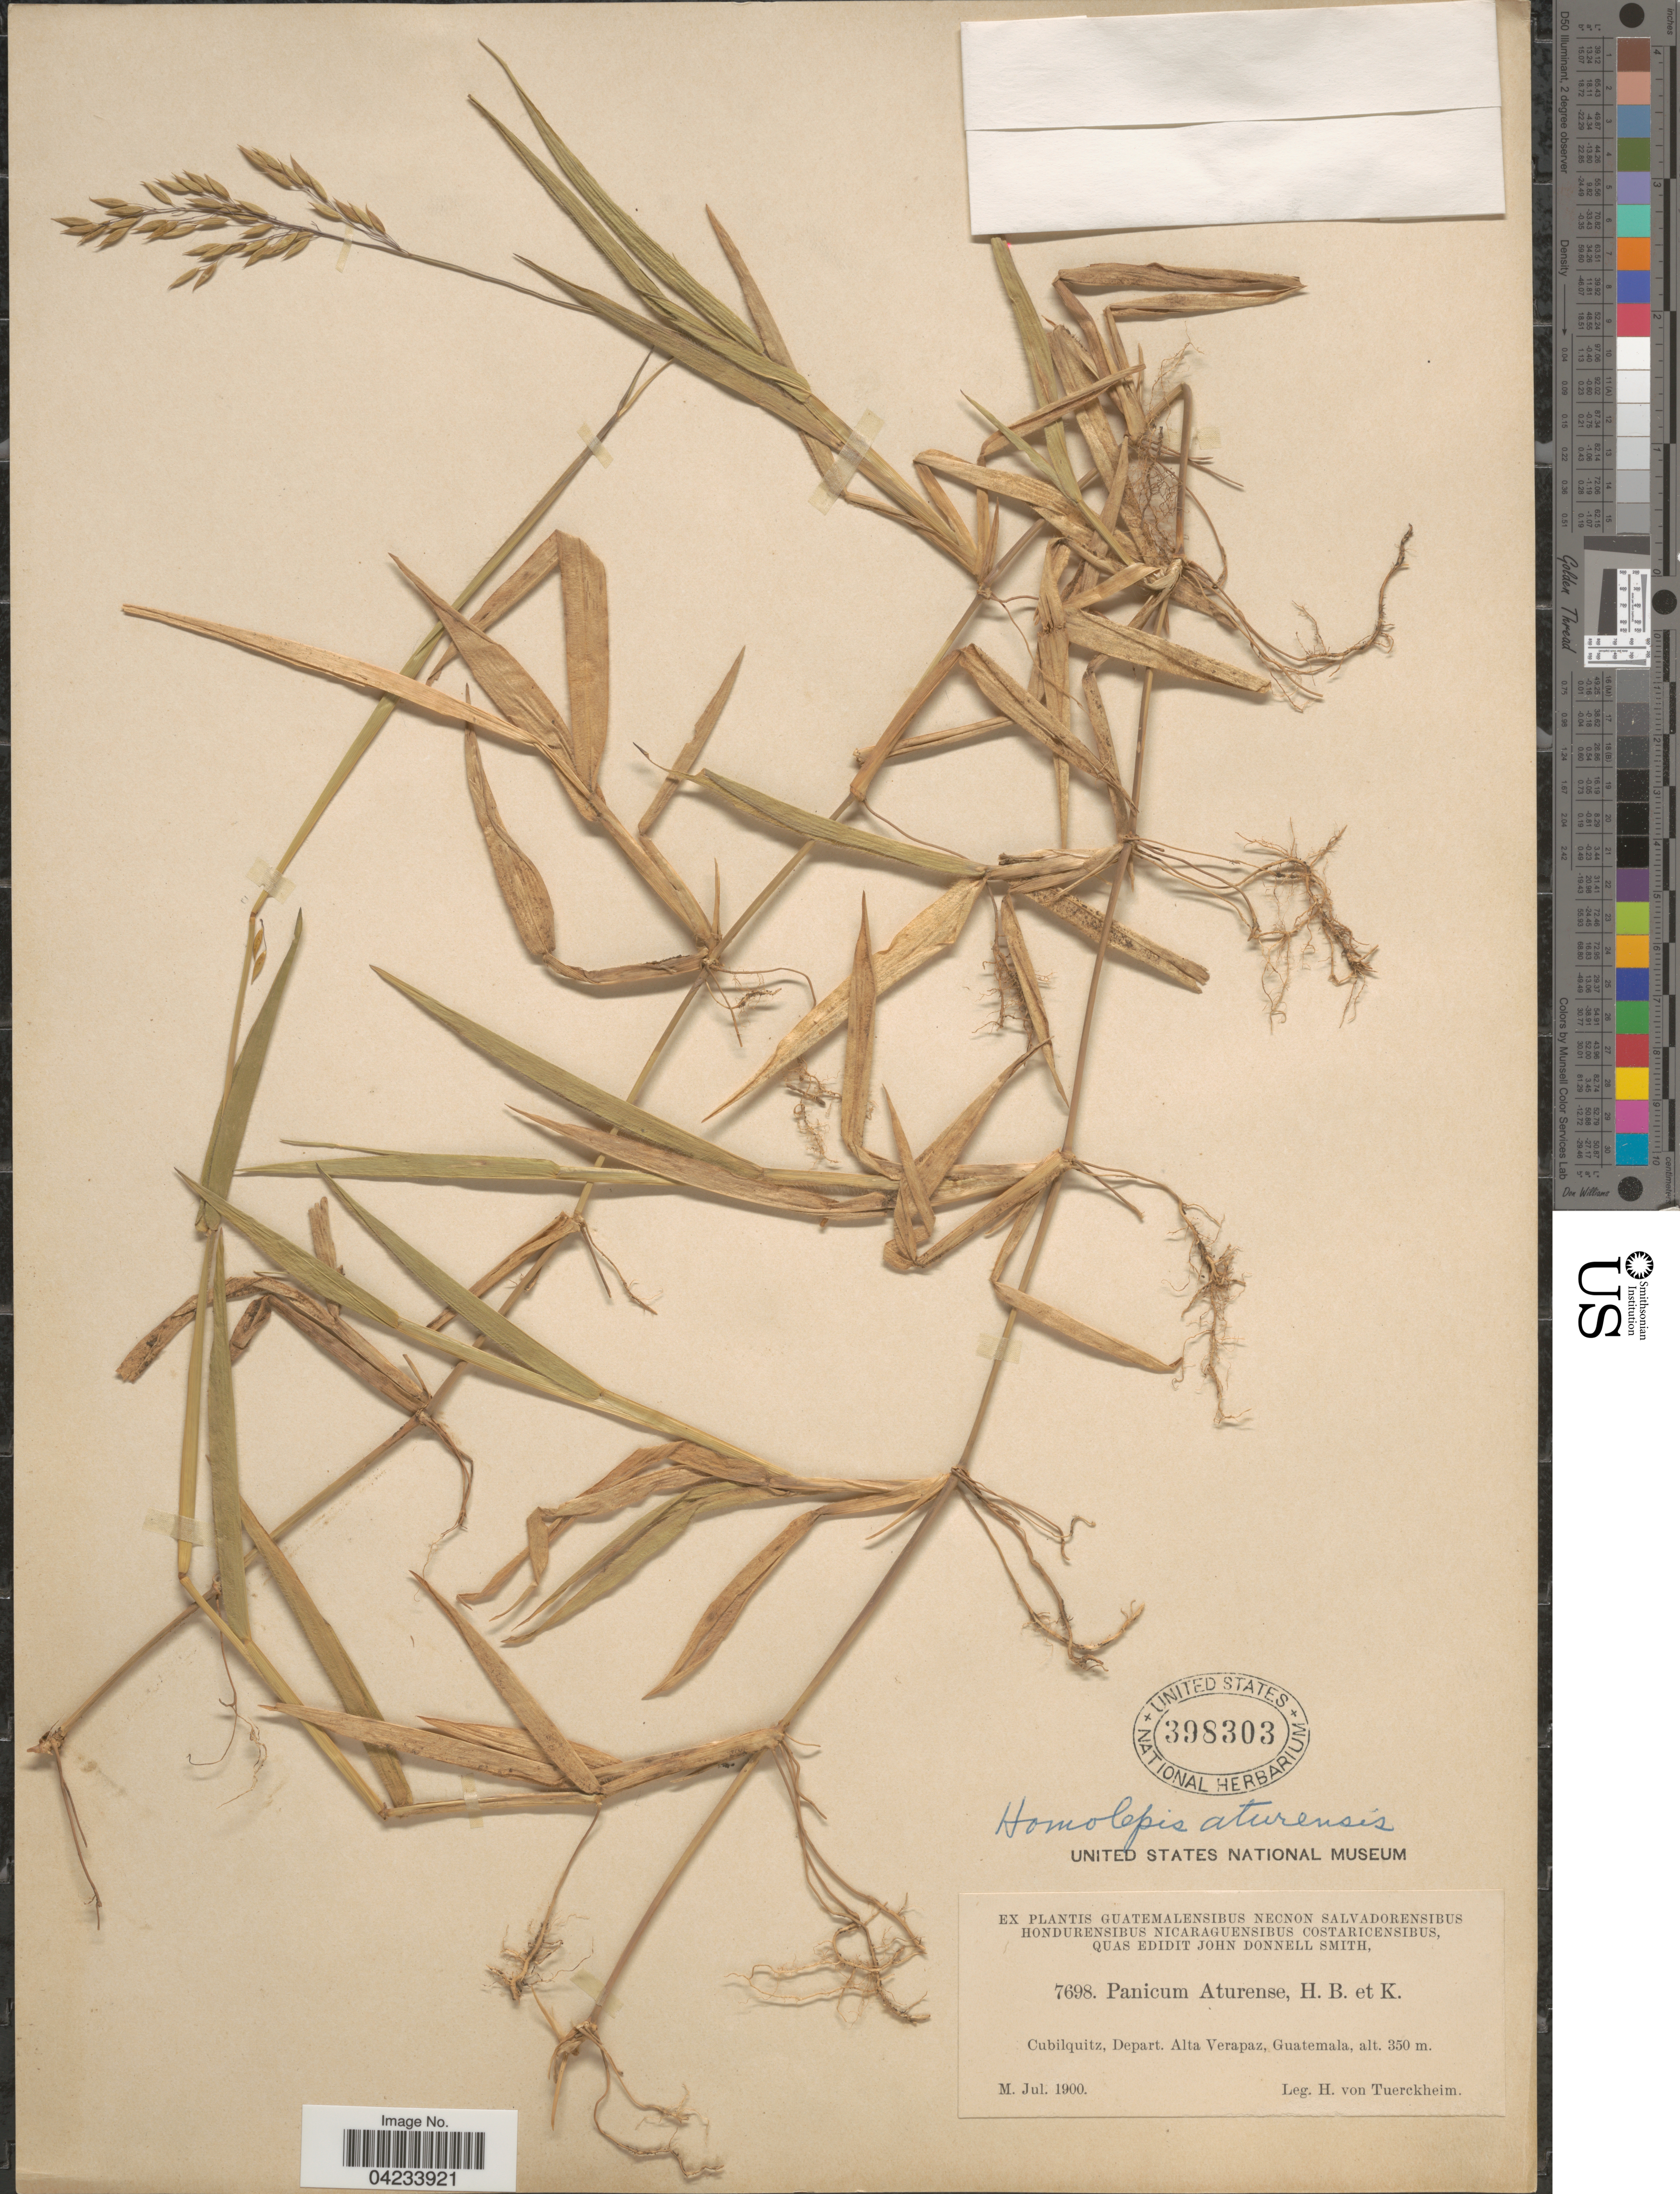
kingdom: Plantae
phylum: Tracheophyta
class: Liliopsida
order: Poales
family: Poaceae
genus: Homolepis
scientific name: Homolepis aturensis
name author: (Kunth) Chase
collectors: H. von Tuerckheim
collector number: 7698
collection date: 1900-07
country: Guatemala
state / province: Alta Verapaz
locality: Cubilquitz, Depart. Alta Verapaz.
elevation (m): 350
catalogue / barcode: US 398303